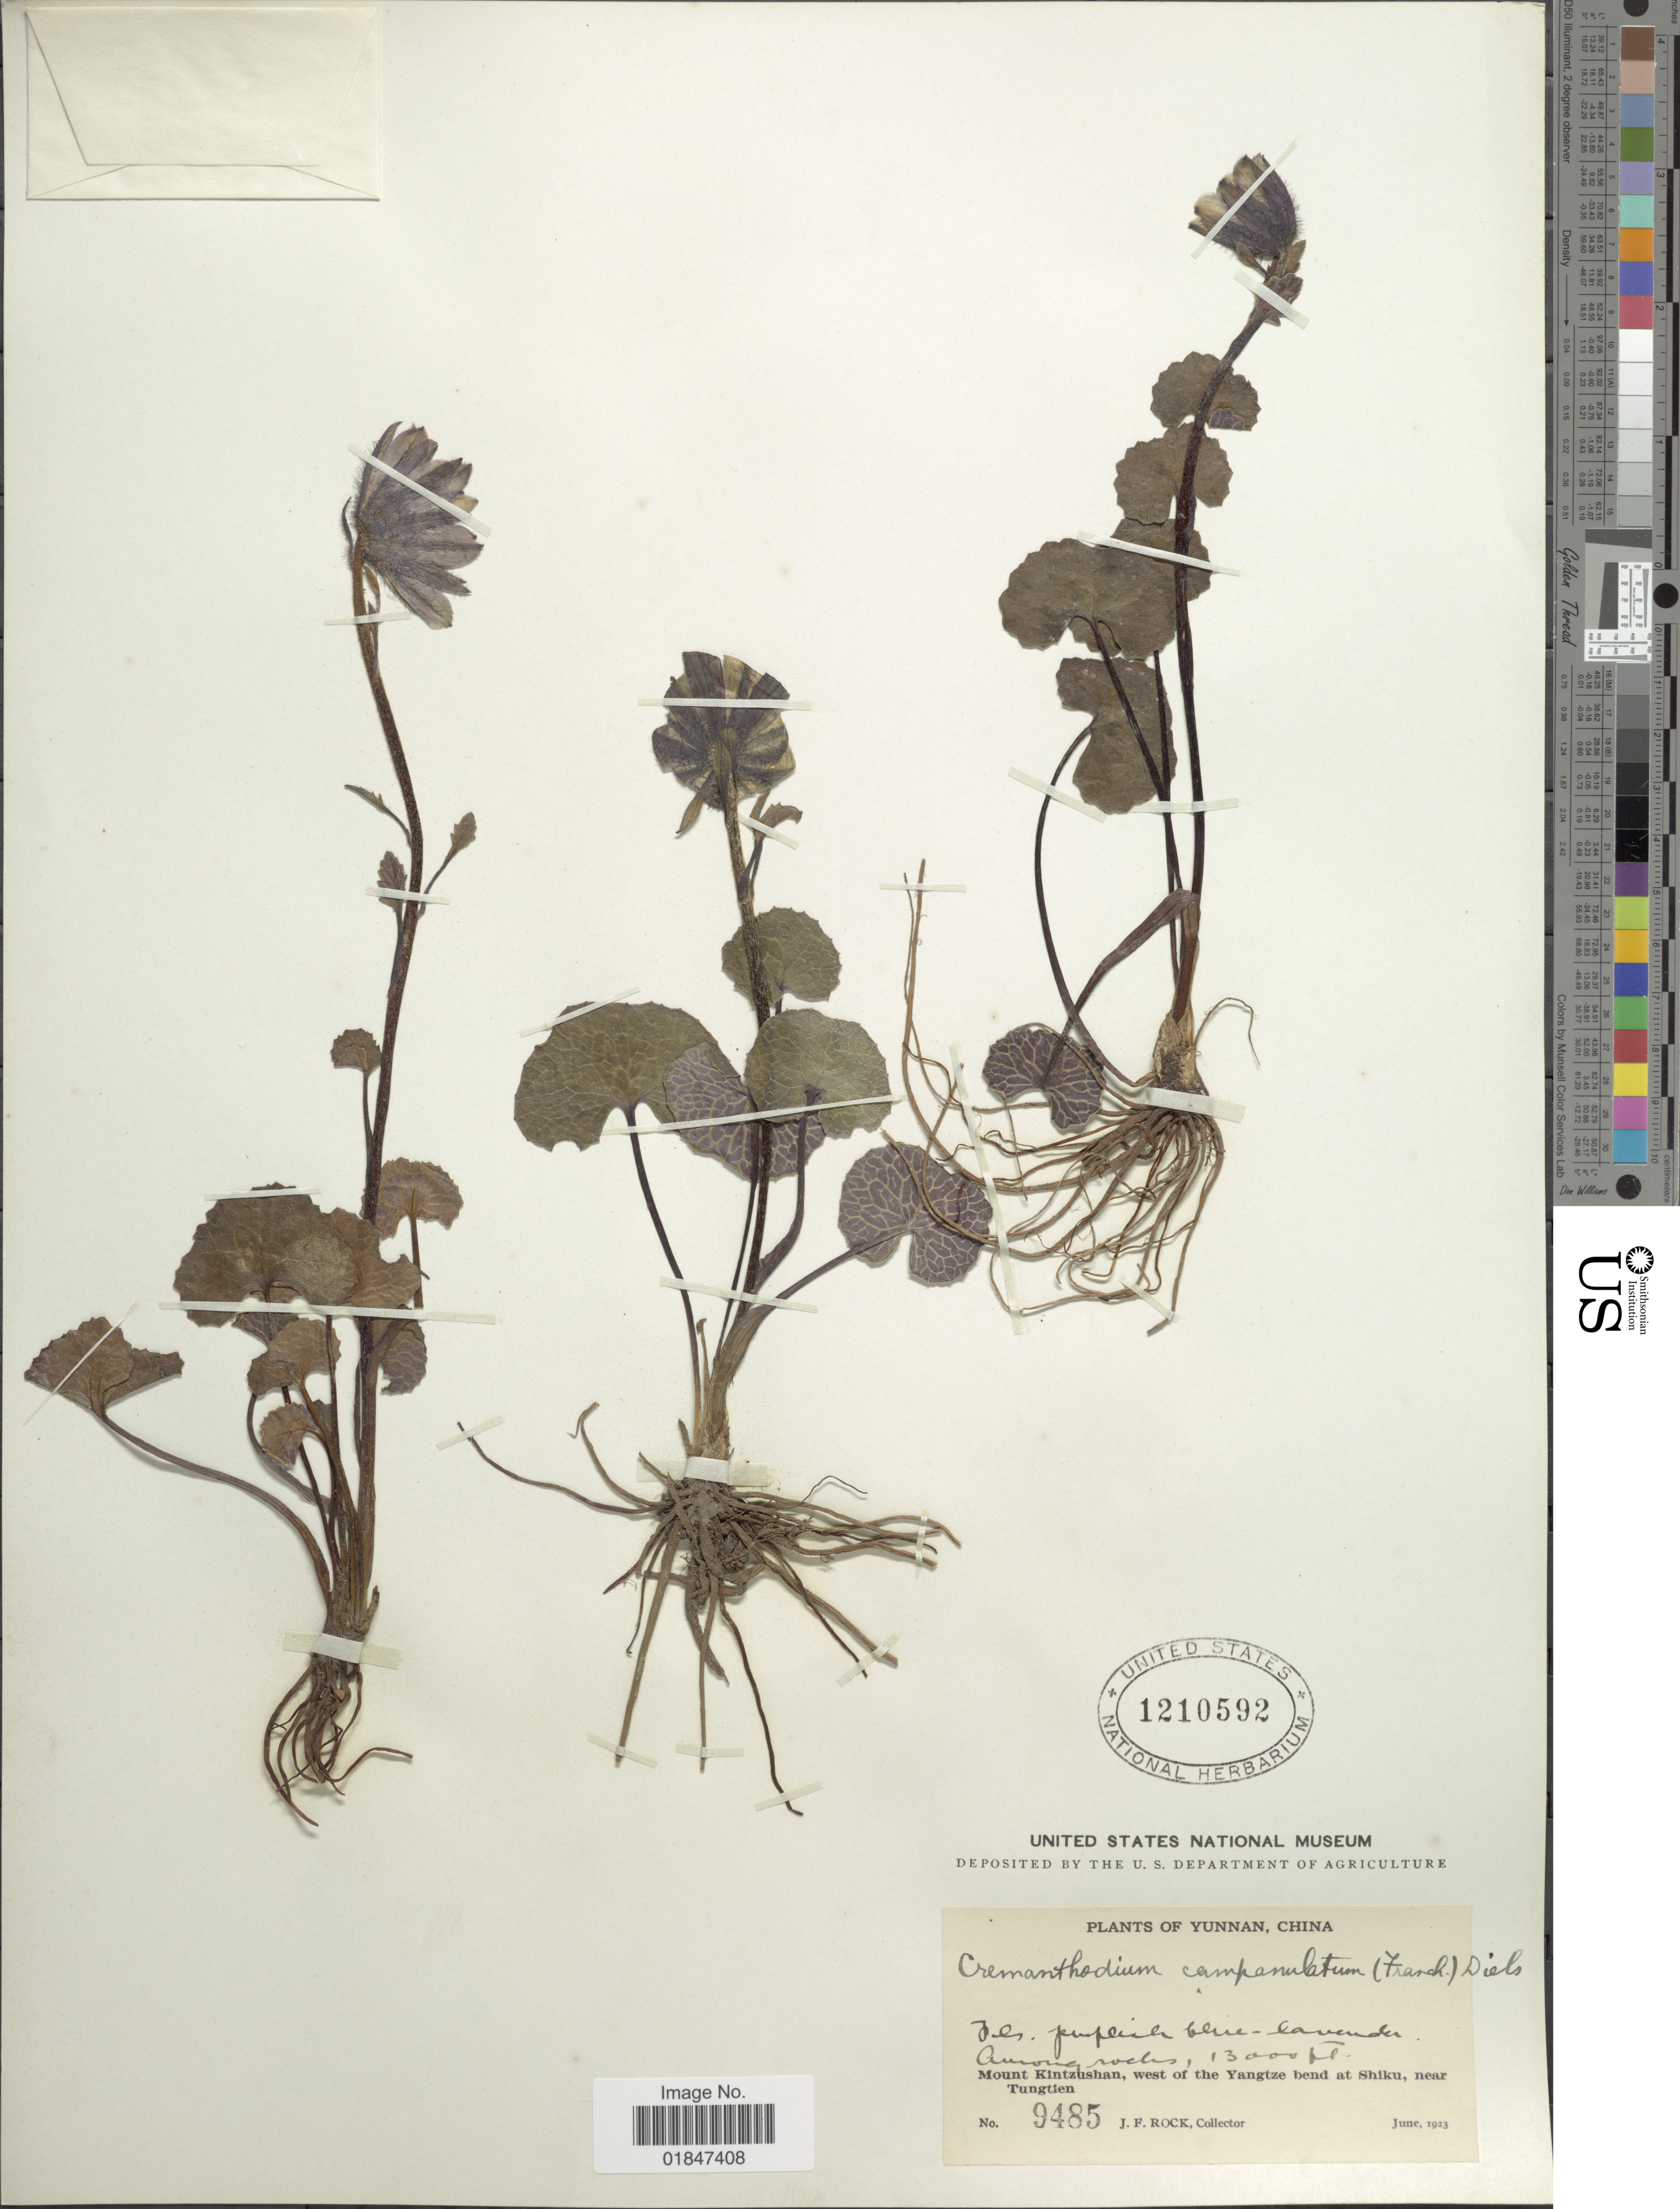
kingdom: Plantae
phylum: Tracheophyta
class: Magnoliopsida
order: Asterales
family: Asteraceae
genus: Cremanthodium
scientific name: Cremanthodium campanulatum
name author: Diels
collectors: J. Rock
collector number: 9485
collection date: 1923-06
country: China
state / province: Yunnan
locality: Mount Kintzushan, west of the Yangtze bend at Shiku, near Tungtien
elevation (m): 3962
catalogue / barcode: US 1210592